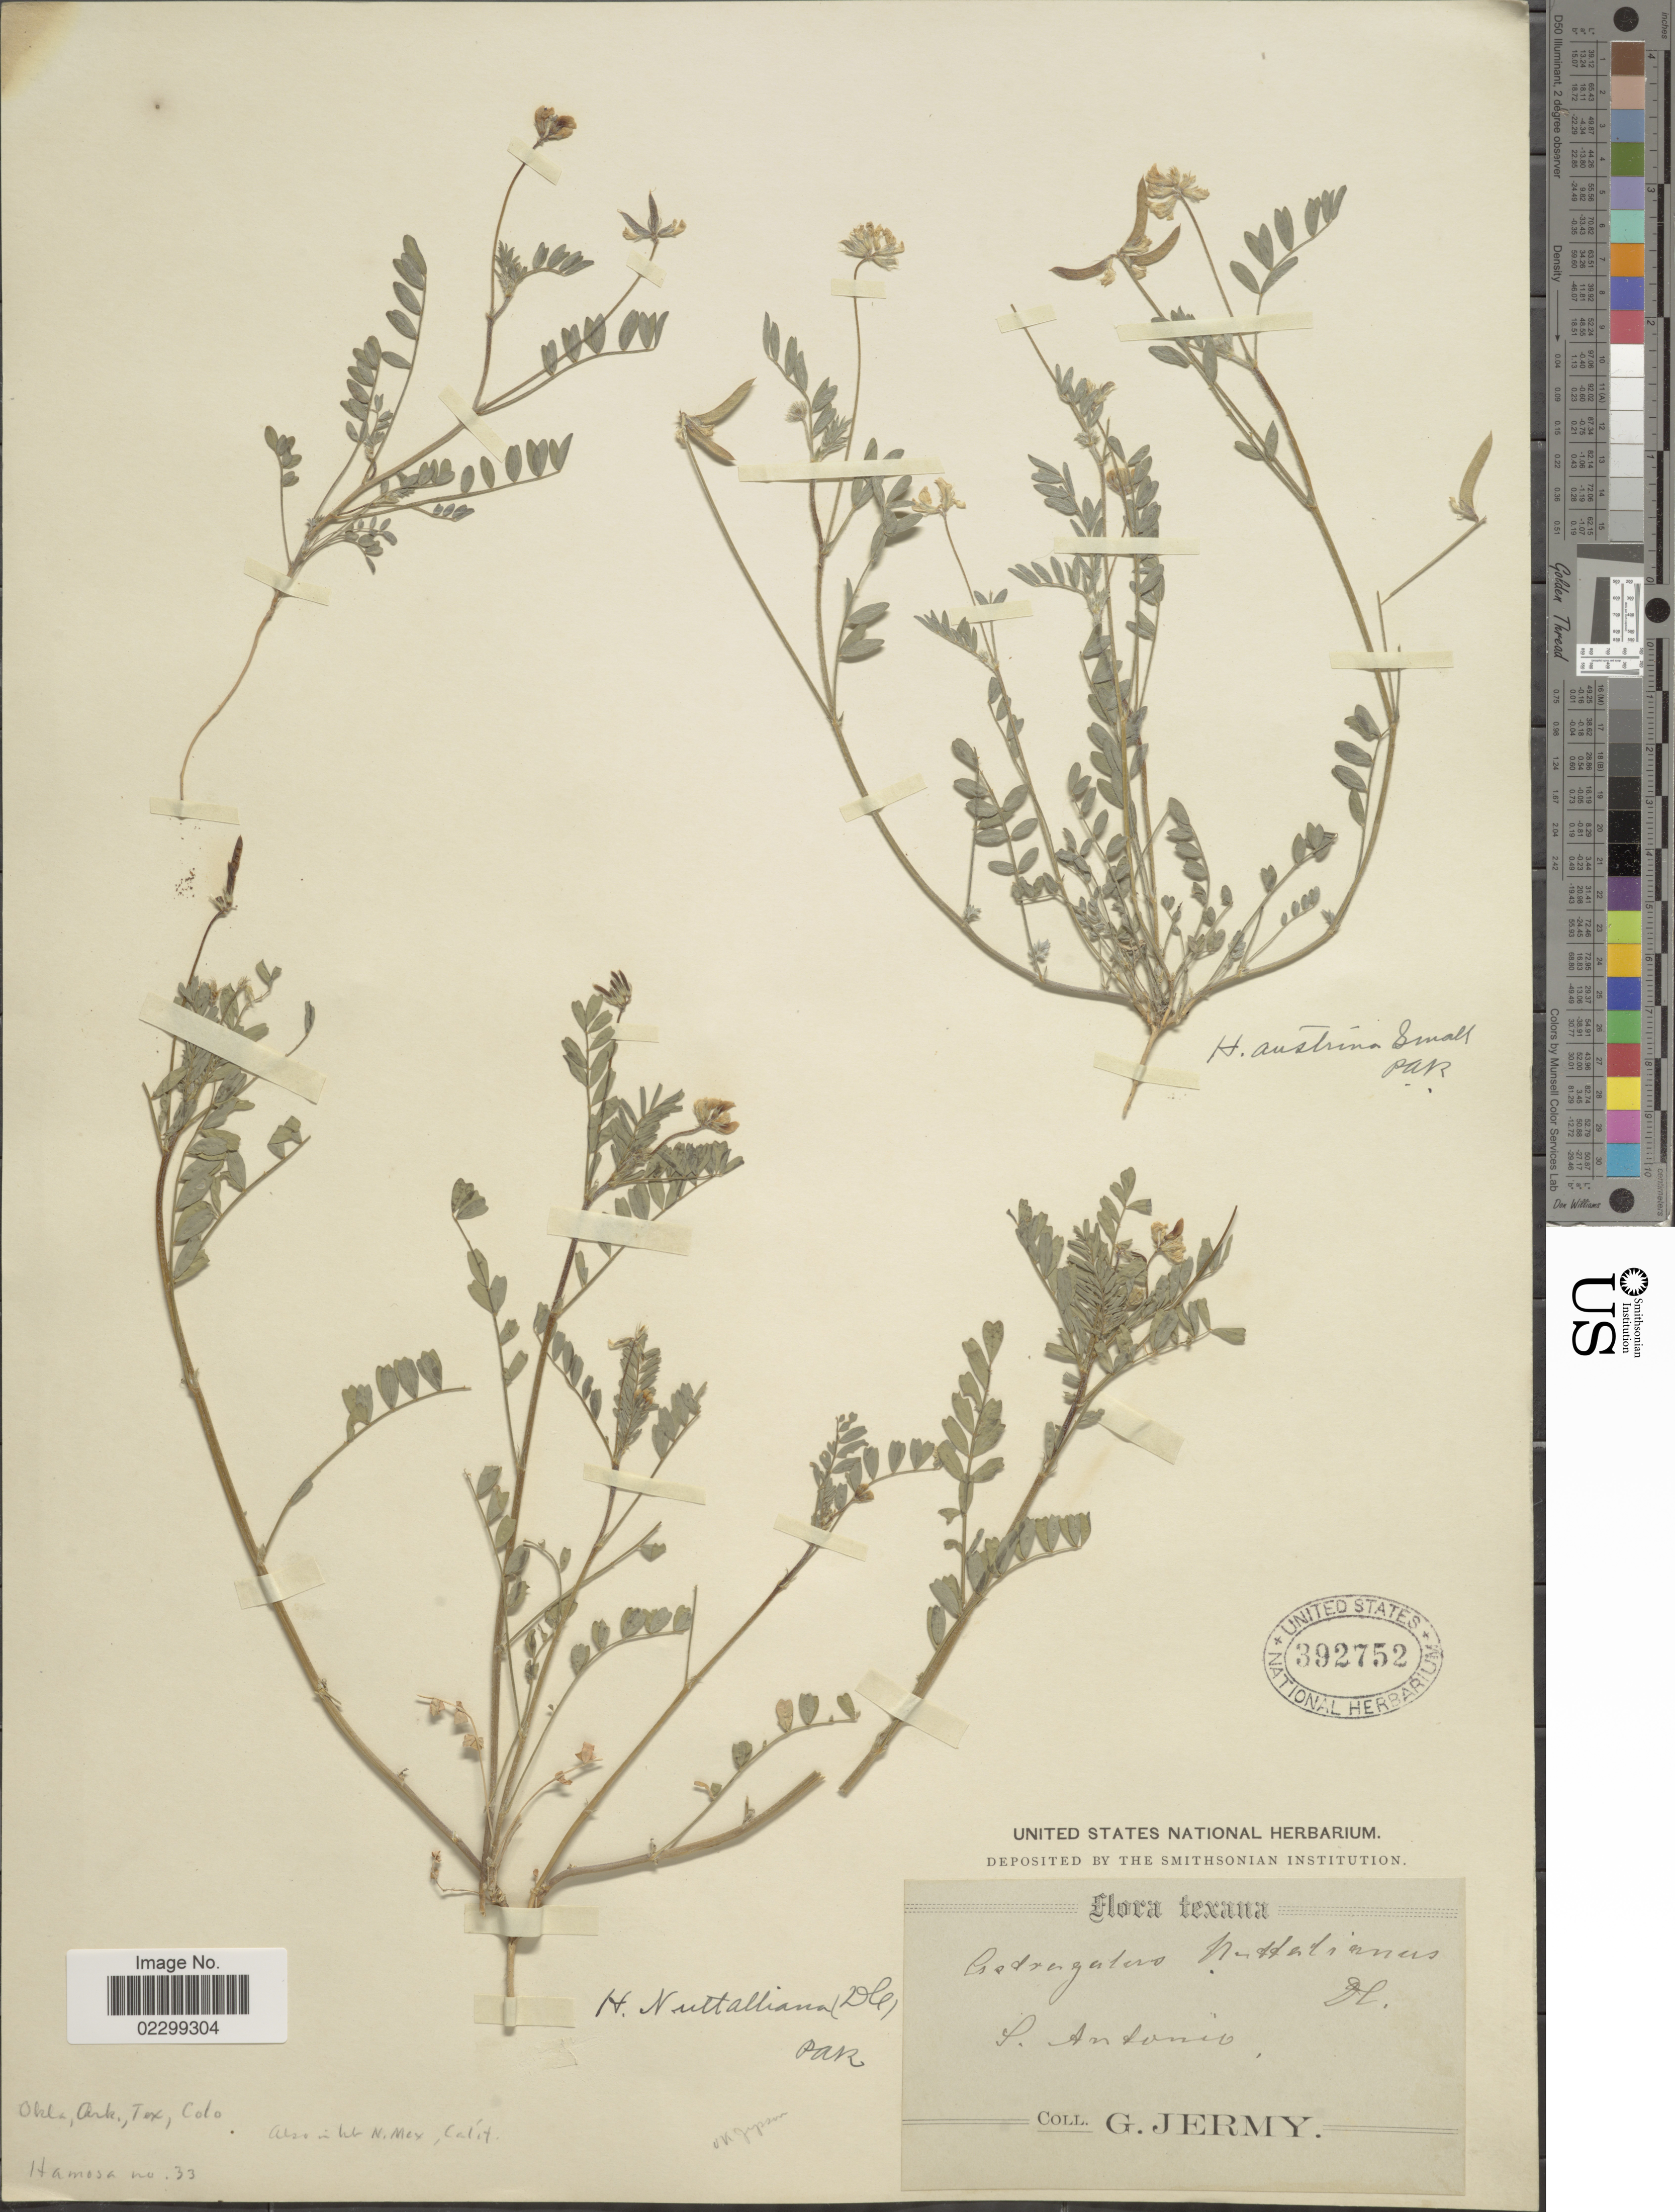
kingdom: Plantae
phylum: Tracheophyta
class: Magnoliopsida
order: Fabales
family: Fabaceae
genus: Astragalus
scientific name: Astragalus austrinus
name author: (Small) O.E. Schulz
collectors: G. Jermy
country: United States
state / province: Texas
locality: S. Antonio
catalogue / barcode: US 392752